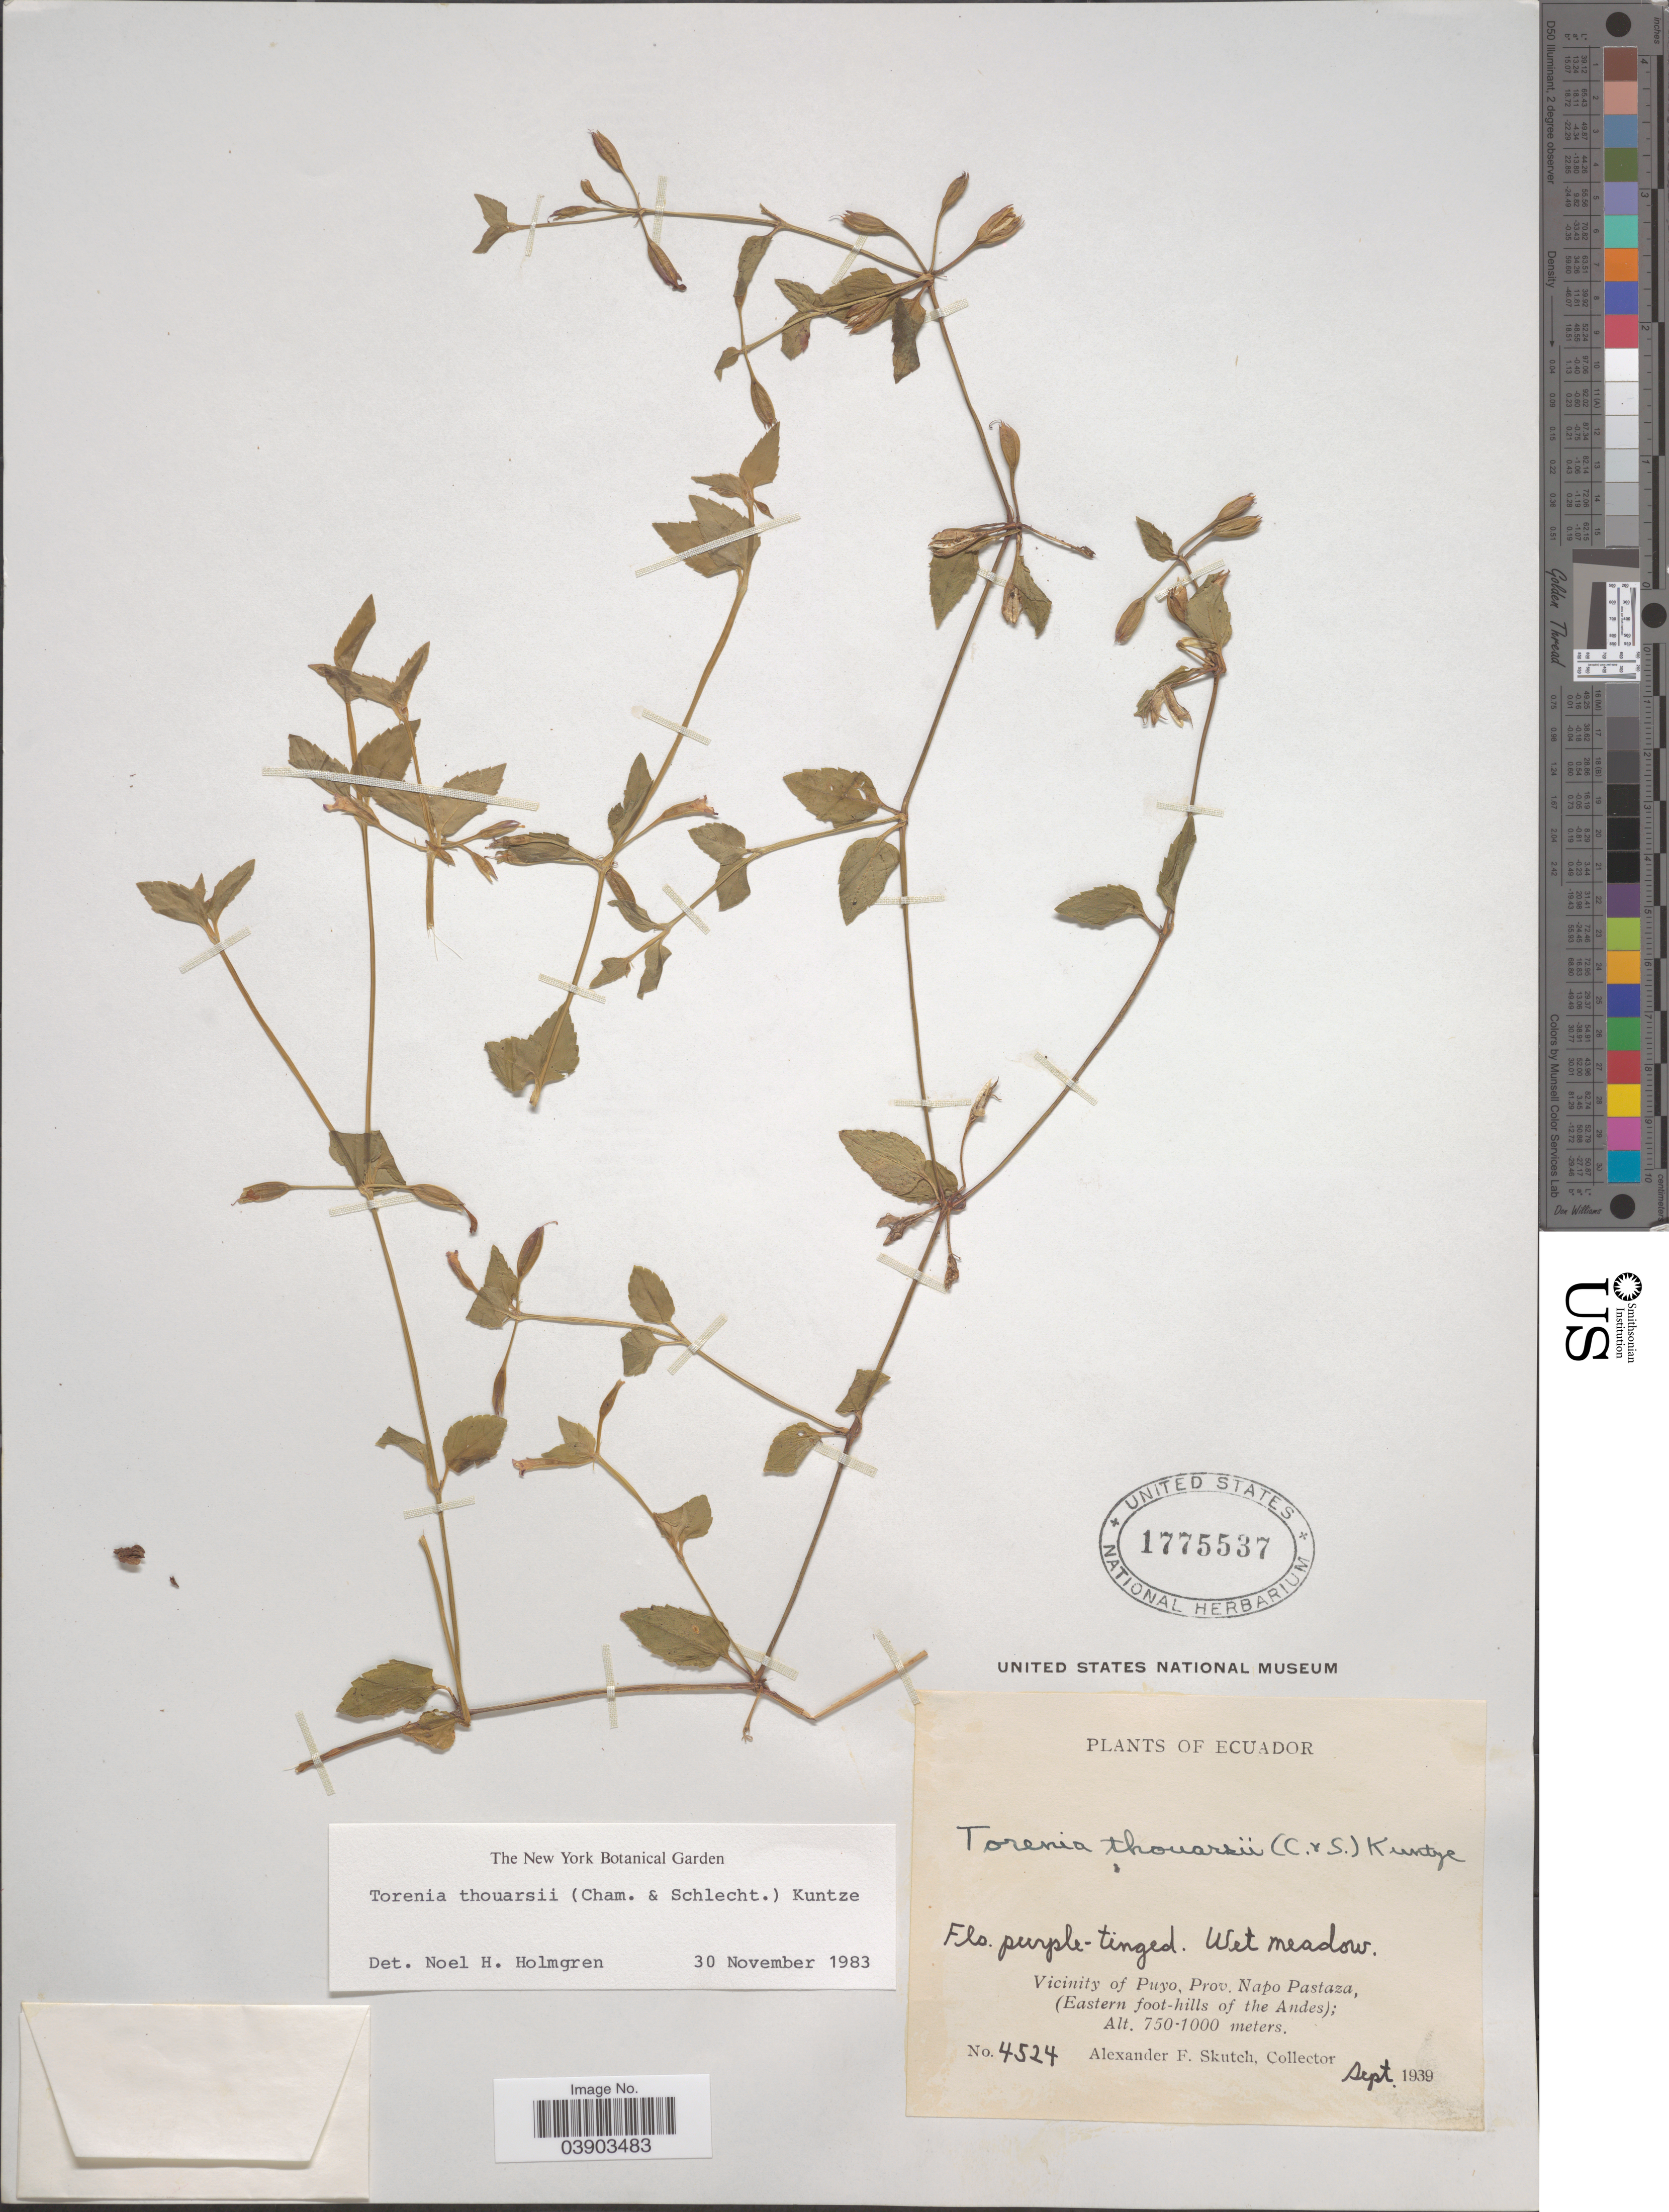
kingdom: Plantae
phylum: Tracheophyta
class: Magnoliopsida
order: Lamiales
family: Linderniaceae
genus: Torenia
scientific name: Torenia thouarsii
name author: (Cham. & Schltdl.) Kuntze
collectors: A. F. Skutch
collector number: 4524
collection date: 1939-09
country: Ecuador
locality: Vicinity of Puyo, Prov. Napo Pastaza, (Eastern foot-hills of the Andes).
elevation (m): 750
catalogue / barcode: US 1775537